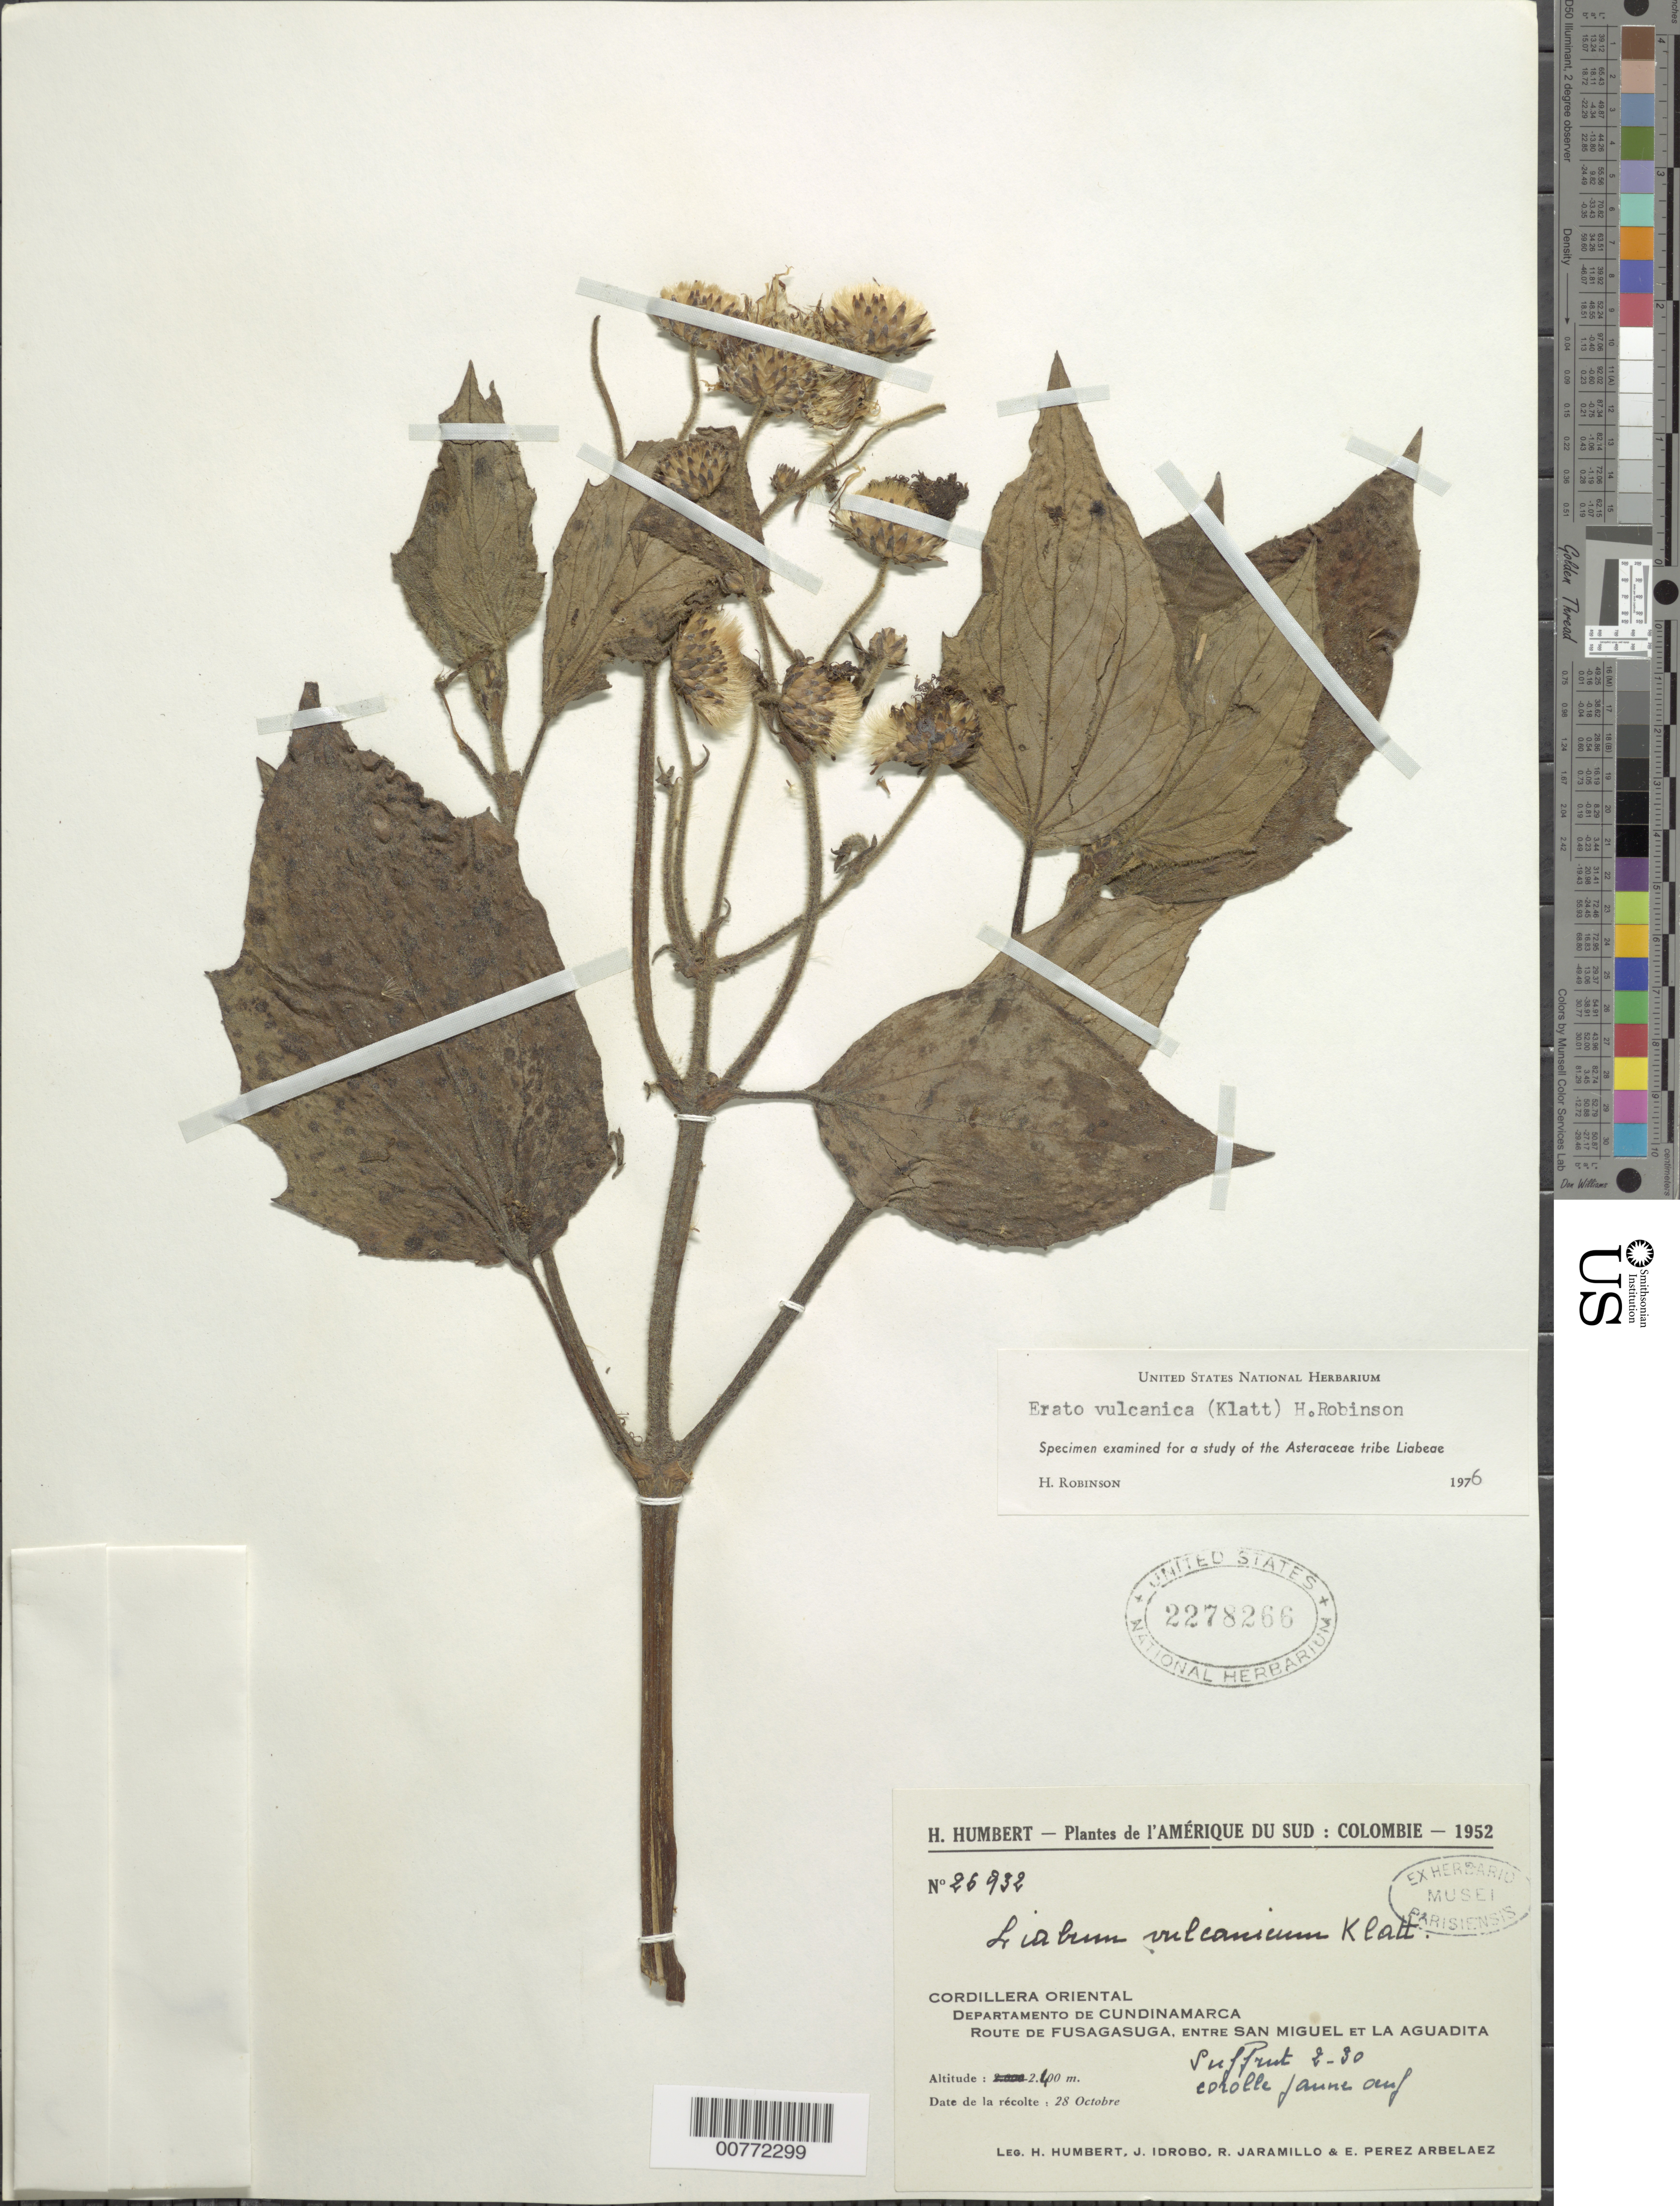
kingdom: Plantae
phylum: Tracheophyta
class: Magnoliopsida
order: Asterales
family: Asteraceae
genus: Erato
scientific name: Erato vulcanica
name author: (Klatt) H. Rob.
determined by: Robinson, Harold E., (US)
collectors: H. Humbert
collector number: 26932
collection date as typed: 28-Oct-52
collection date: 1952-10-28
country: Colombia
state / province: Cundinamarca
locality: Cordillera Oriental, rt de Fusagasuga, entre San Miguel et La Aguadita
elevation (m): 2400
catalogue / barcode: US 2278266